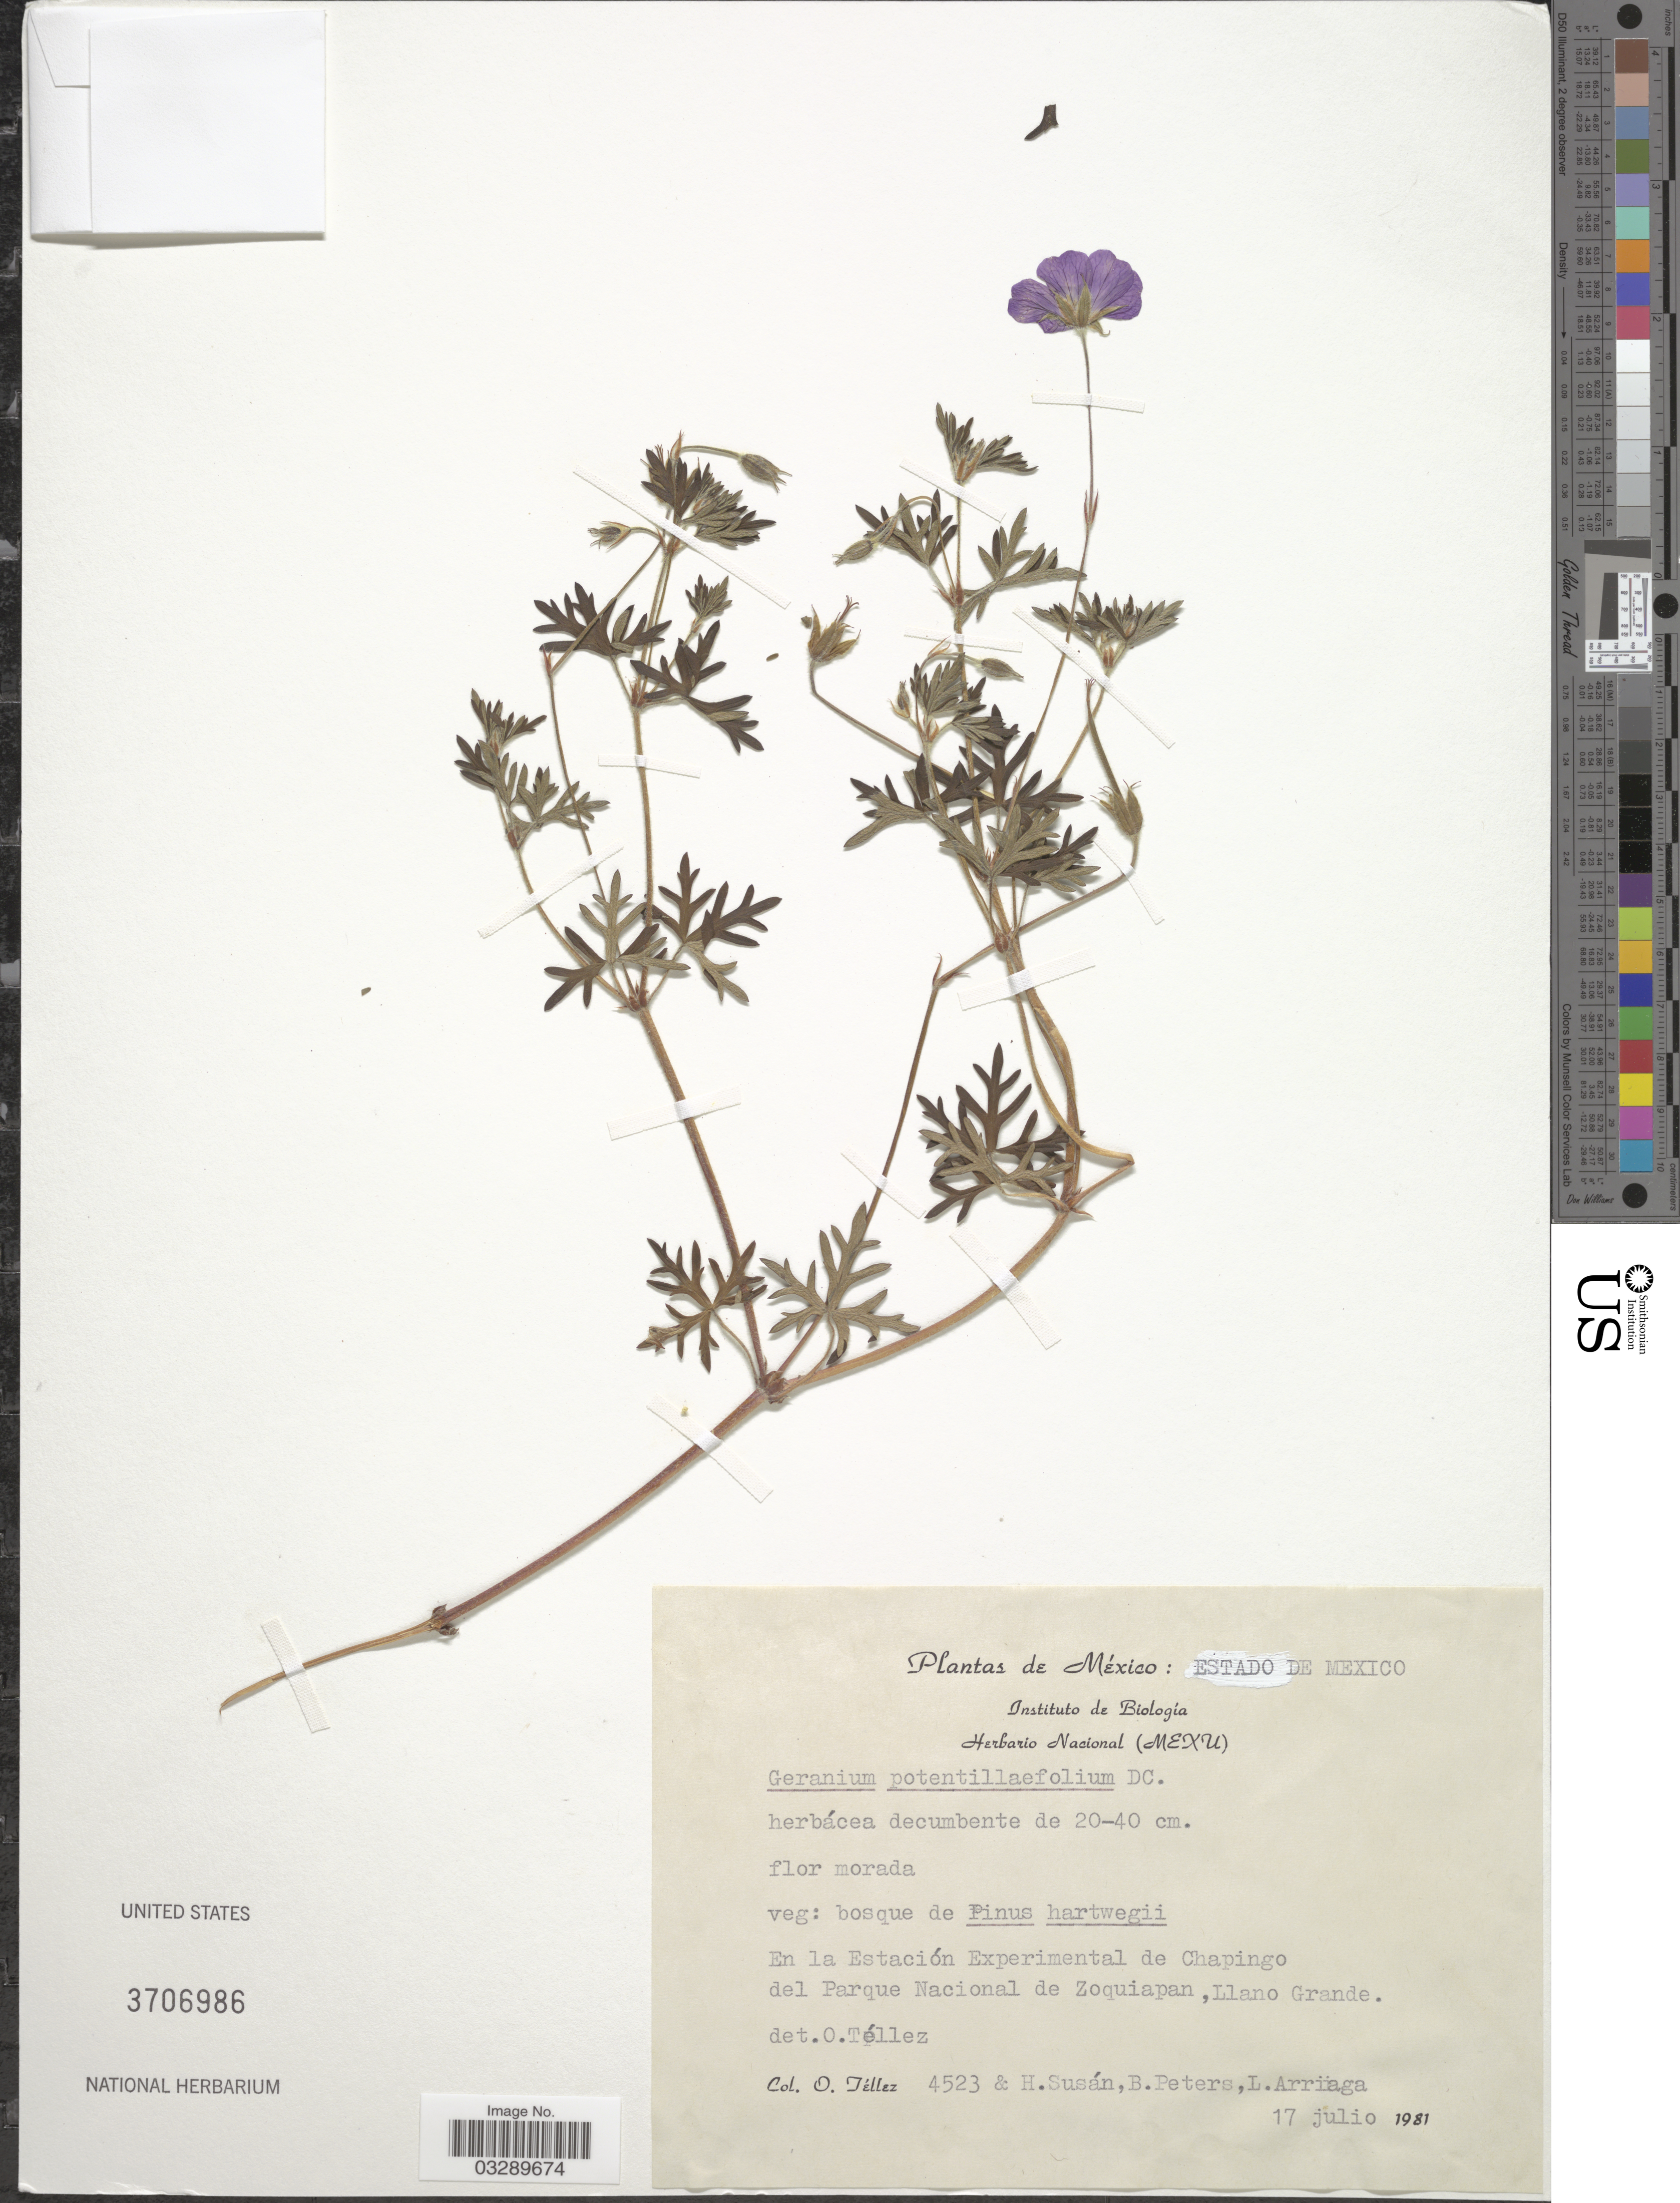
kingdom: Plantae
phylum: Tracheophyta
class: Magnoliopsida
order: Geraniales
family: Geraniaceae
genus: Geranium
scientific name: Geranium pontentillifolium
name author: DC.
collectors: O. Tellez, H. Susán, B. Peters & L. Arriaga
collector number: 4523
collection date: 1981-07-17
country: Mexico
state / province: México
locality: En la Estación Experimental de Chapingo del Parque Nacional de Zoquiapan, Llano Grande.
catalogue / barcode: US 3706986